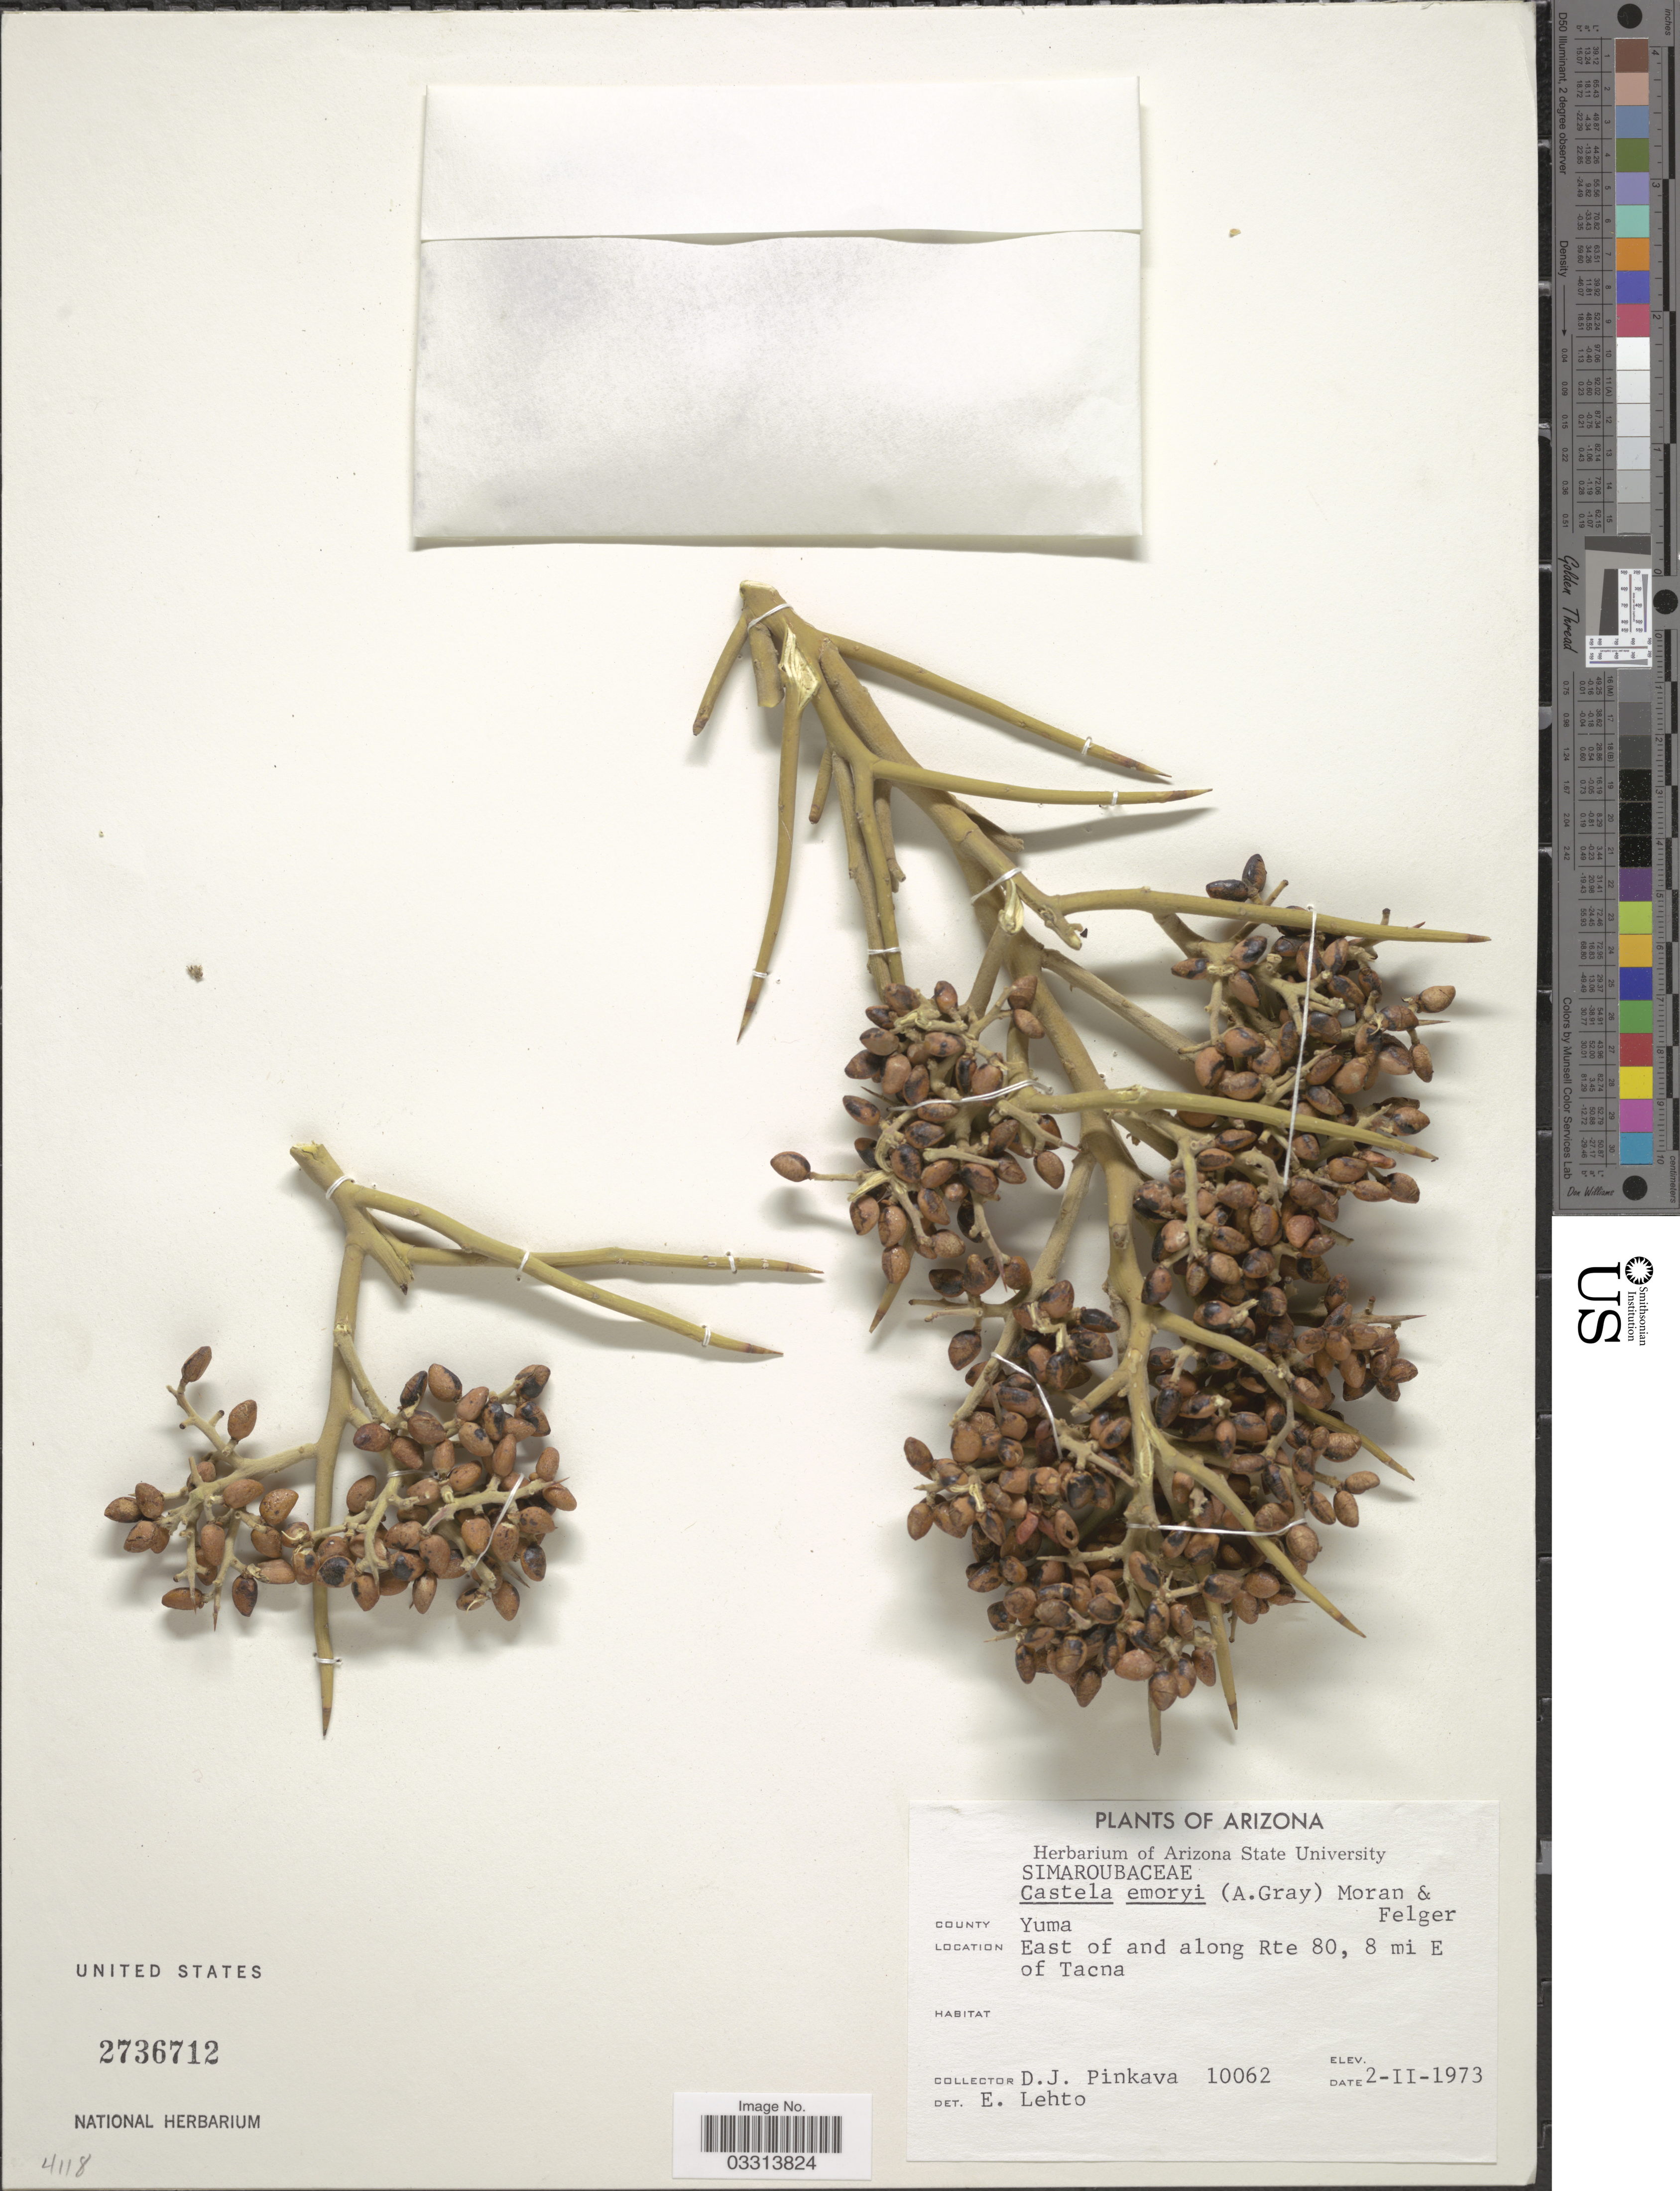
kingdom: Plantae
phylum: Tracheophyta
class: Magnoliopsida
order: Sapindales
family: Simaroubaceae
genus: Castela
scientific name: Castela emoryi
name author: (A. Gray) Moran & Felger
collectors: D. J. Pinkava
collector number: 10062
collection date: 1973-02-02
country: United States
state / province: Arizona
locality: County Yuma, East of and along Rte 80, 8 mi E of Tacna.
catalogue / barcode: US 2736712